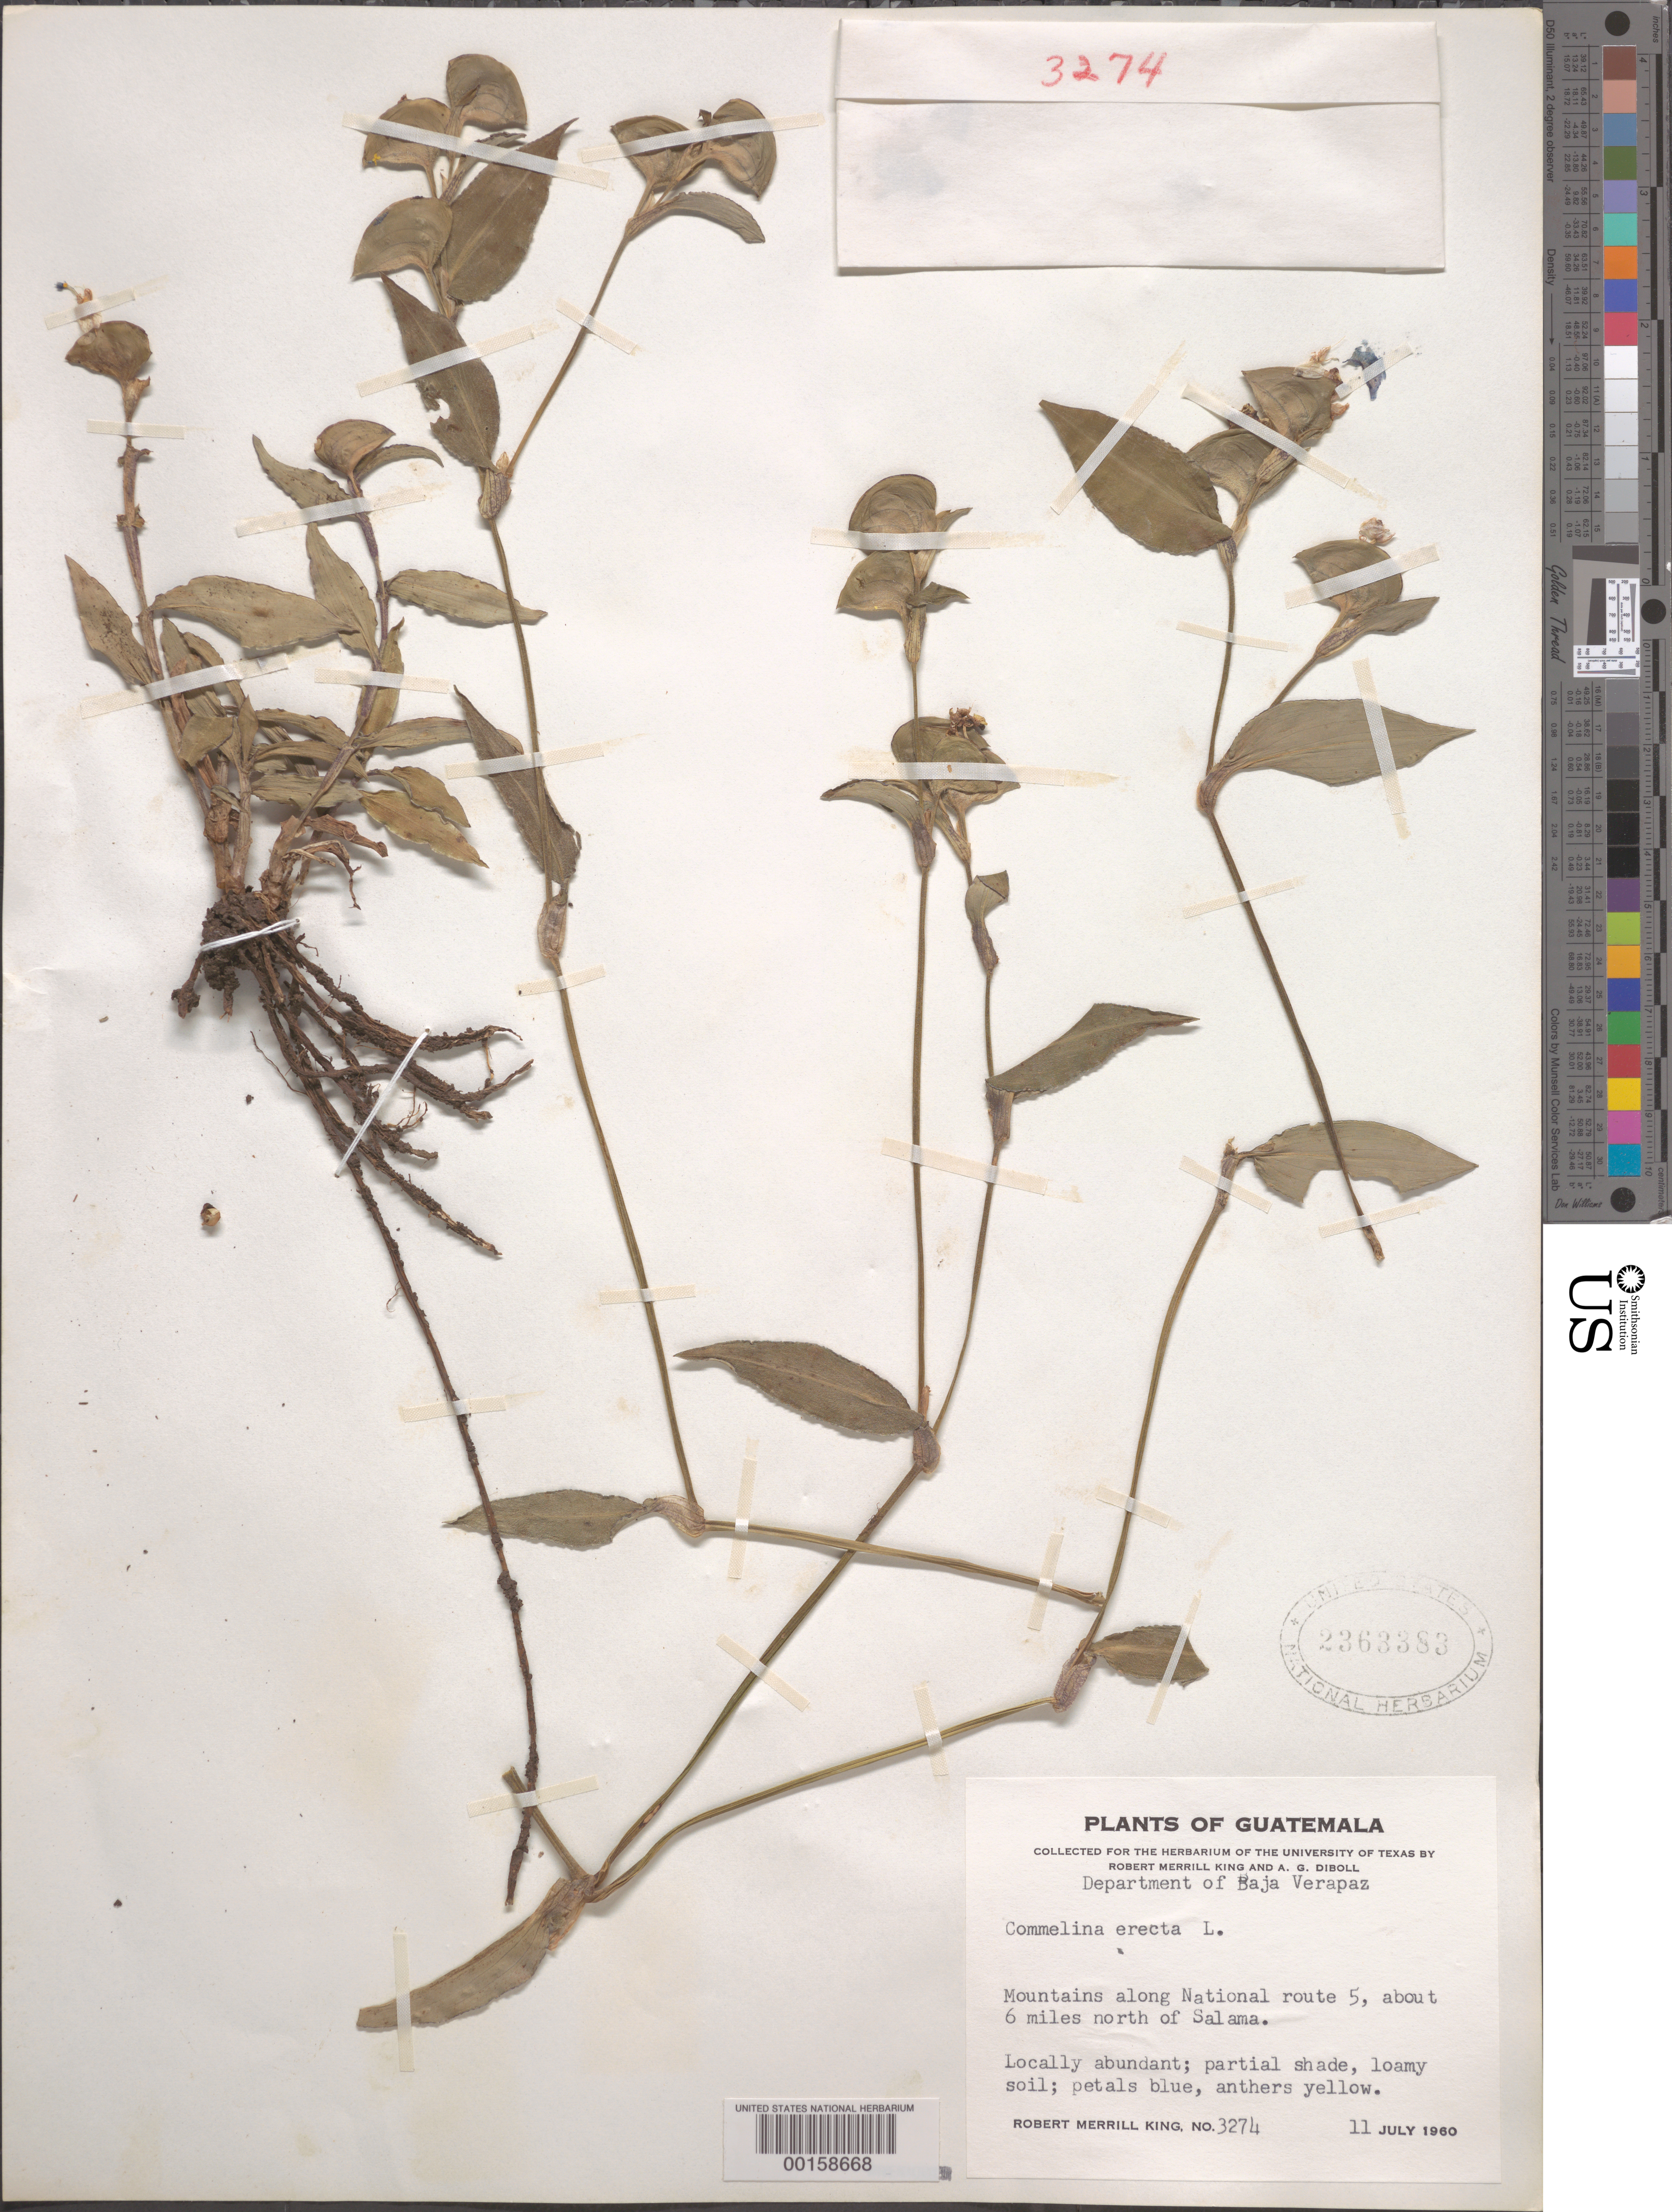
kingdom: Plantae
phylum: Tracheophyta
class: Liliopsida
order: Commelinales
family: Commelinaceae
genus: Commelina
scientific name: Commelina erecta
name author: L.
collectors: R. M. King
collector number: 3274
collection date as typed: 11 Jul 1960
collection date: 1960-07-11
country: Guatemala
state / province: Baja Verapaz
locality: N of Salama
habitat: Loamy soil; partial shade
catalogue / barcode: US 2363383